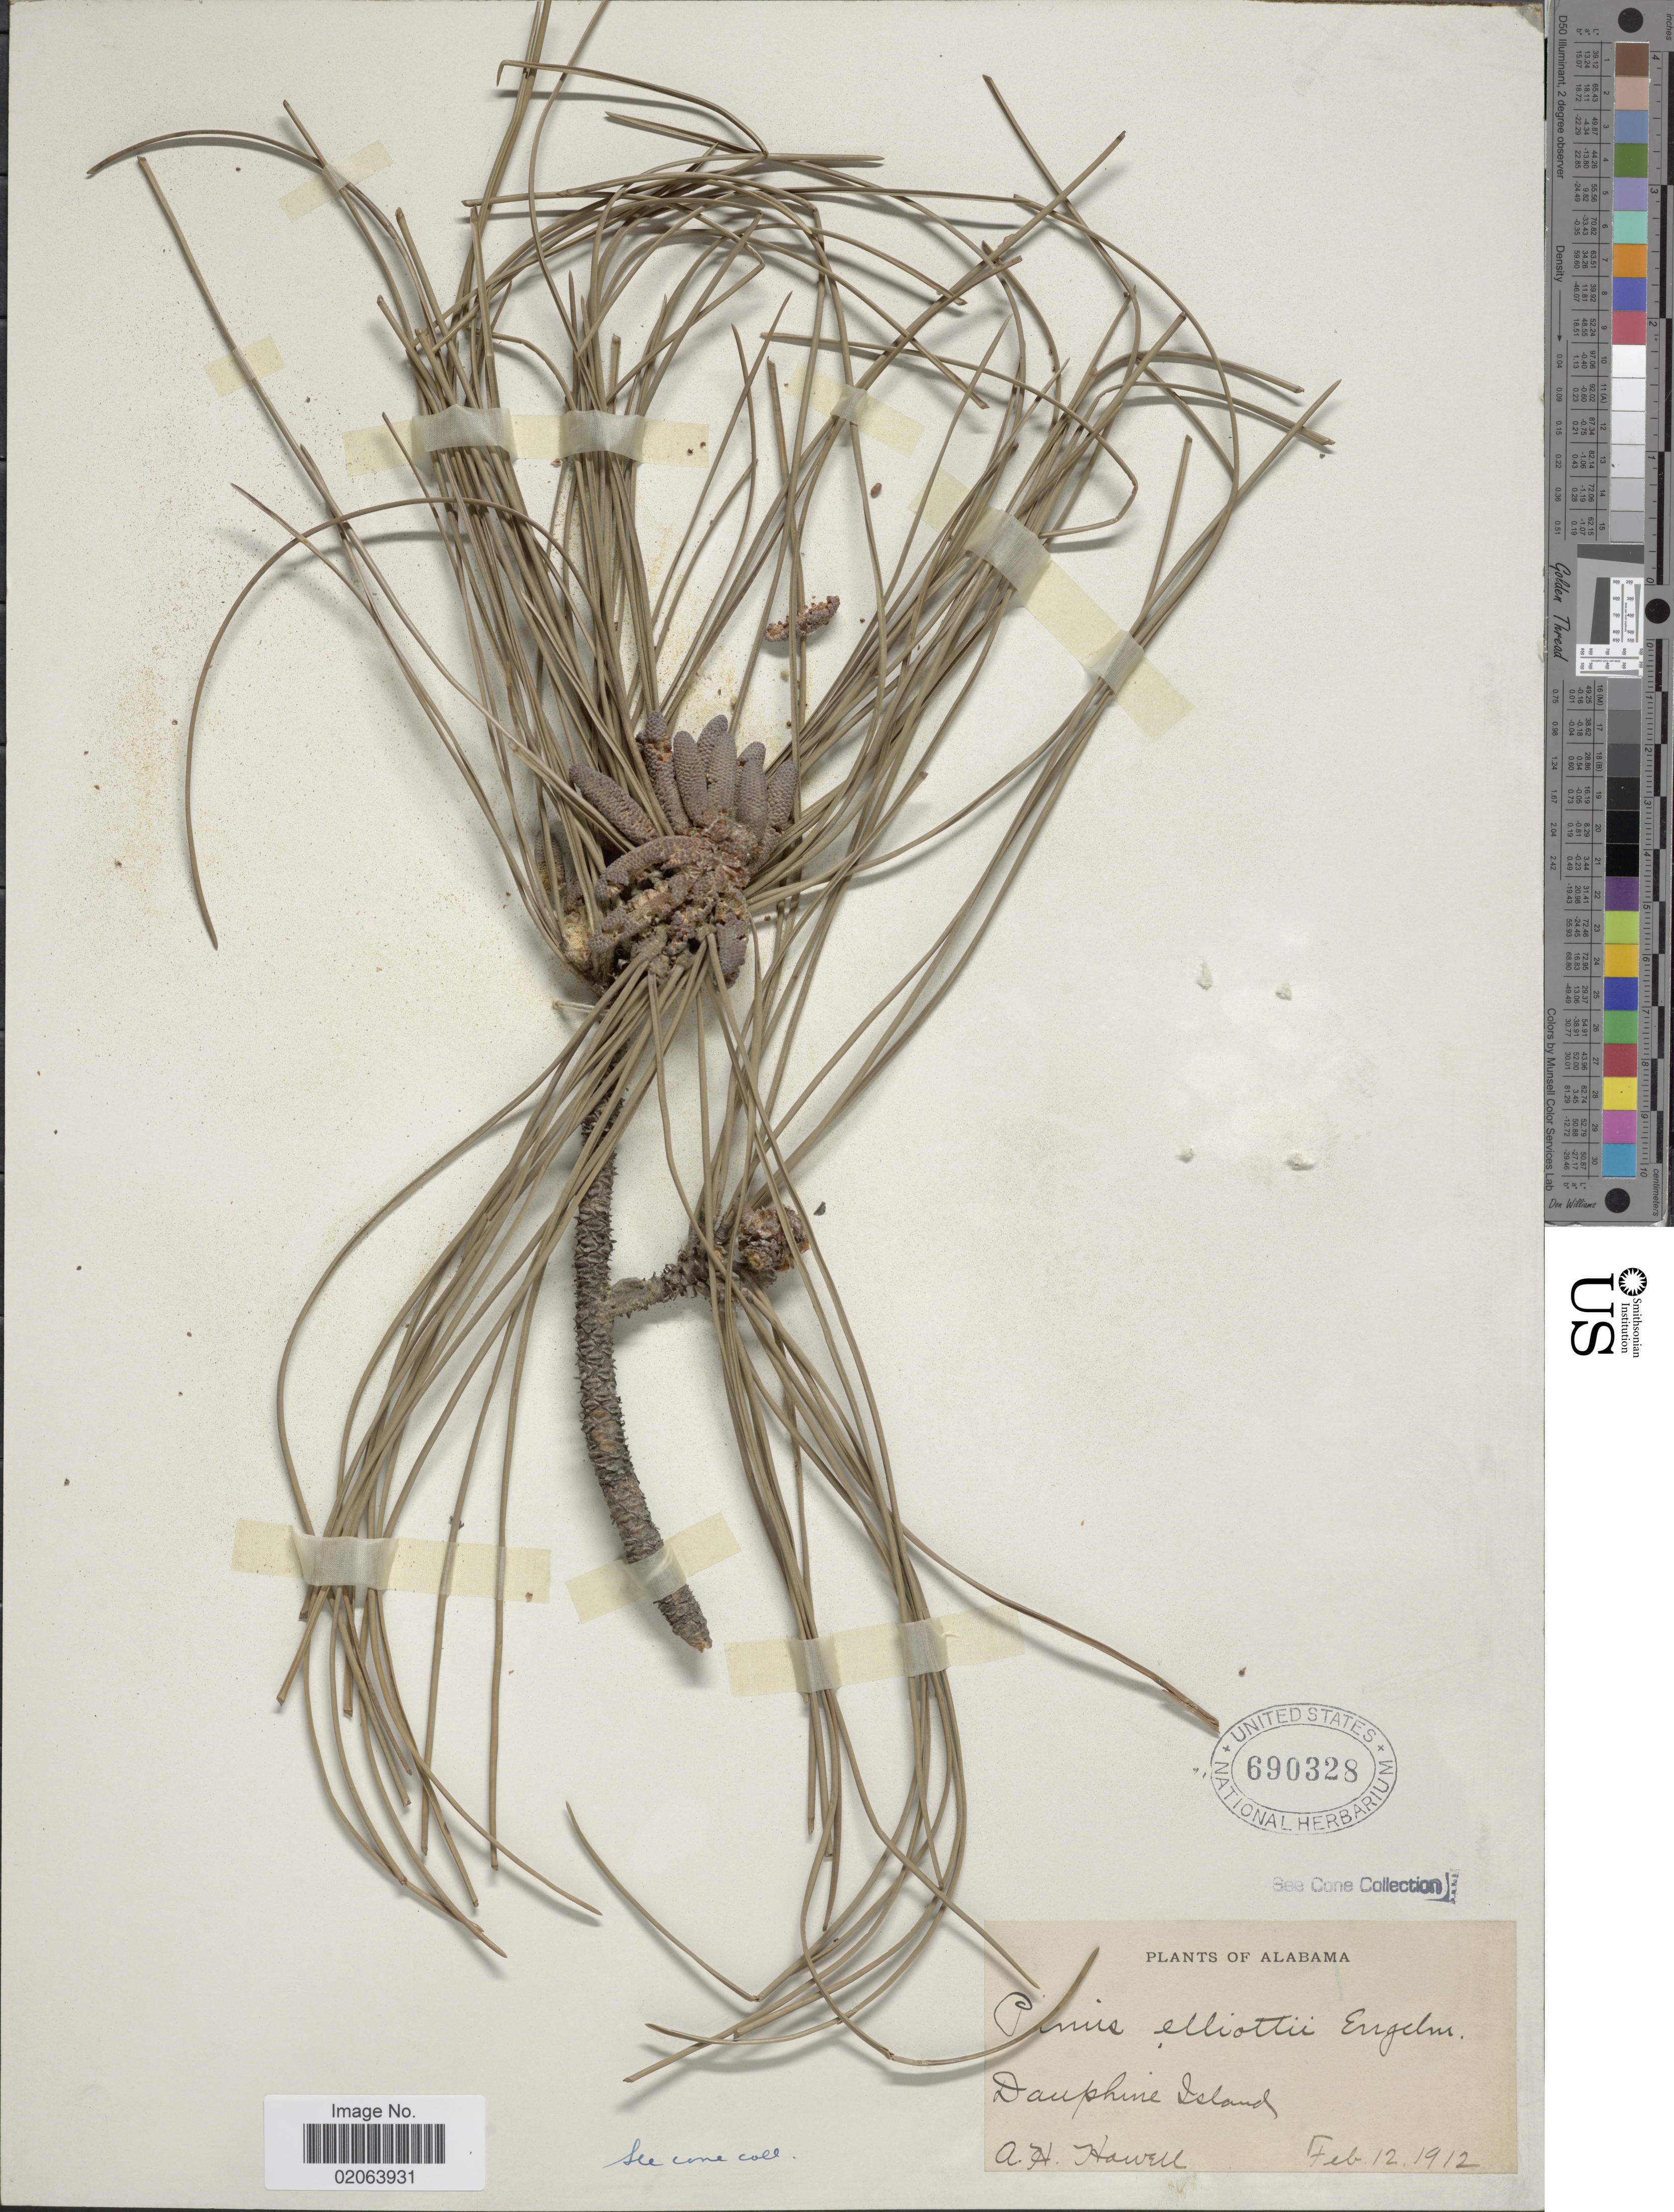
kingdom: Plantae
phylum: Tracheophyta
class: Pinopsida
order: Pinales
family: Pinaceae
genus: Pinus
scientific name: Pinus elliottii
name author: Engelm.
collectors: A. Howell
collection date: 1912-02-12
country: United States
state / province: Alabama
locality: Dauphine Island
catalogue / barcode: US 690328